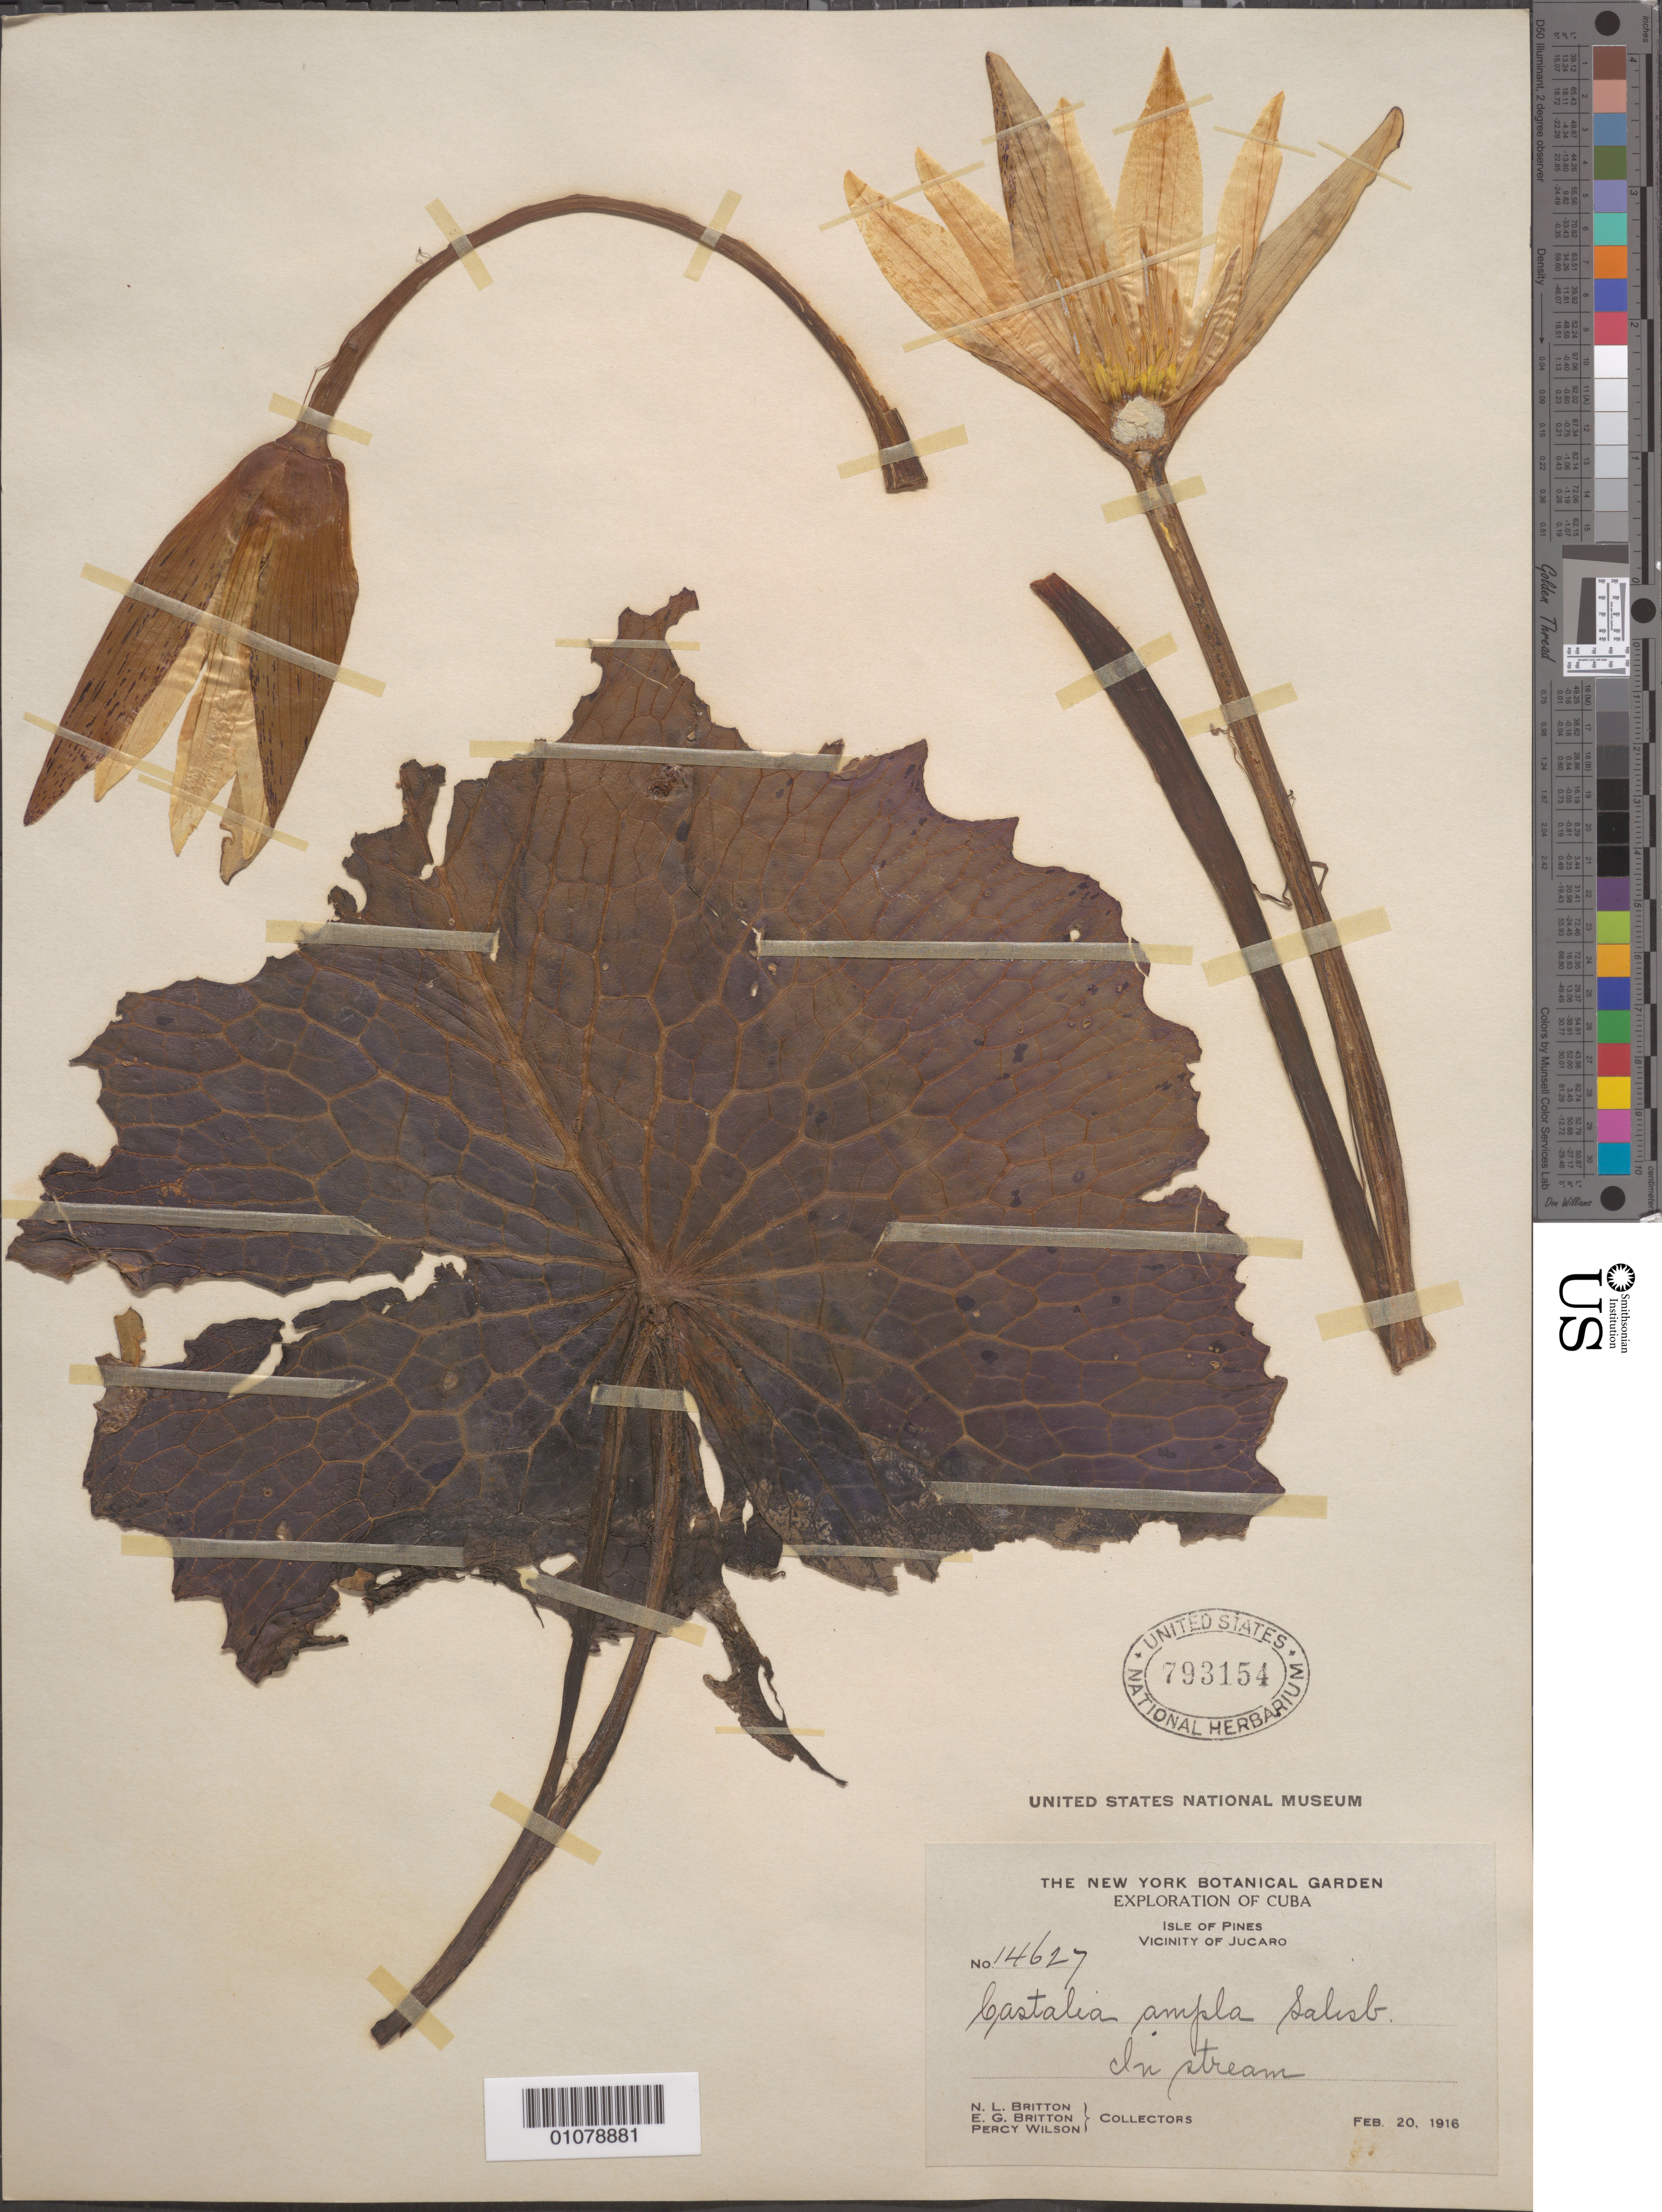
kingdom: Plantae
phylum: Tracheophyta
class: Magnoliopsida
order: Nymphaeales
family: Nymphaeaceae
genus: Nymphaea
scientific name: Nymphaea ampla var. plumieri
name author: Planch.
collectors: N. Britton & E. G. Britton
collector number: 146727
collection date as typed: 20 Feb 1916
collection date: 1916-02-20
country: Cuba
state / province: Isla de La Juventud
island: Isla de la Juventud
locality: Isle of Pines: vicinity of Jucaro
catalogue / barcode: US 793154